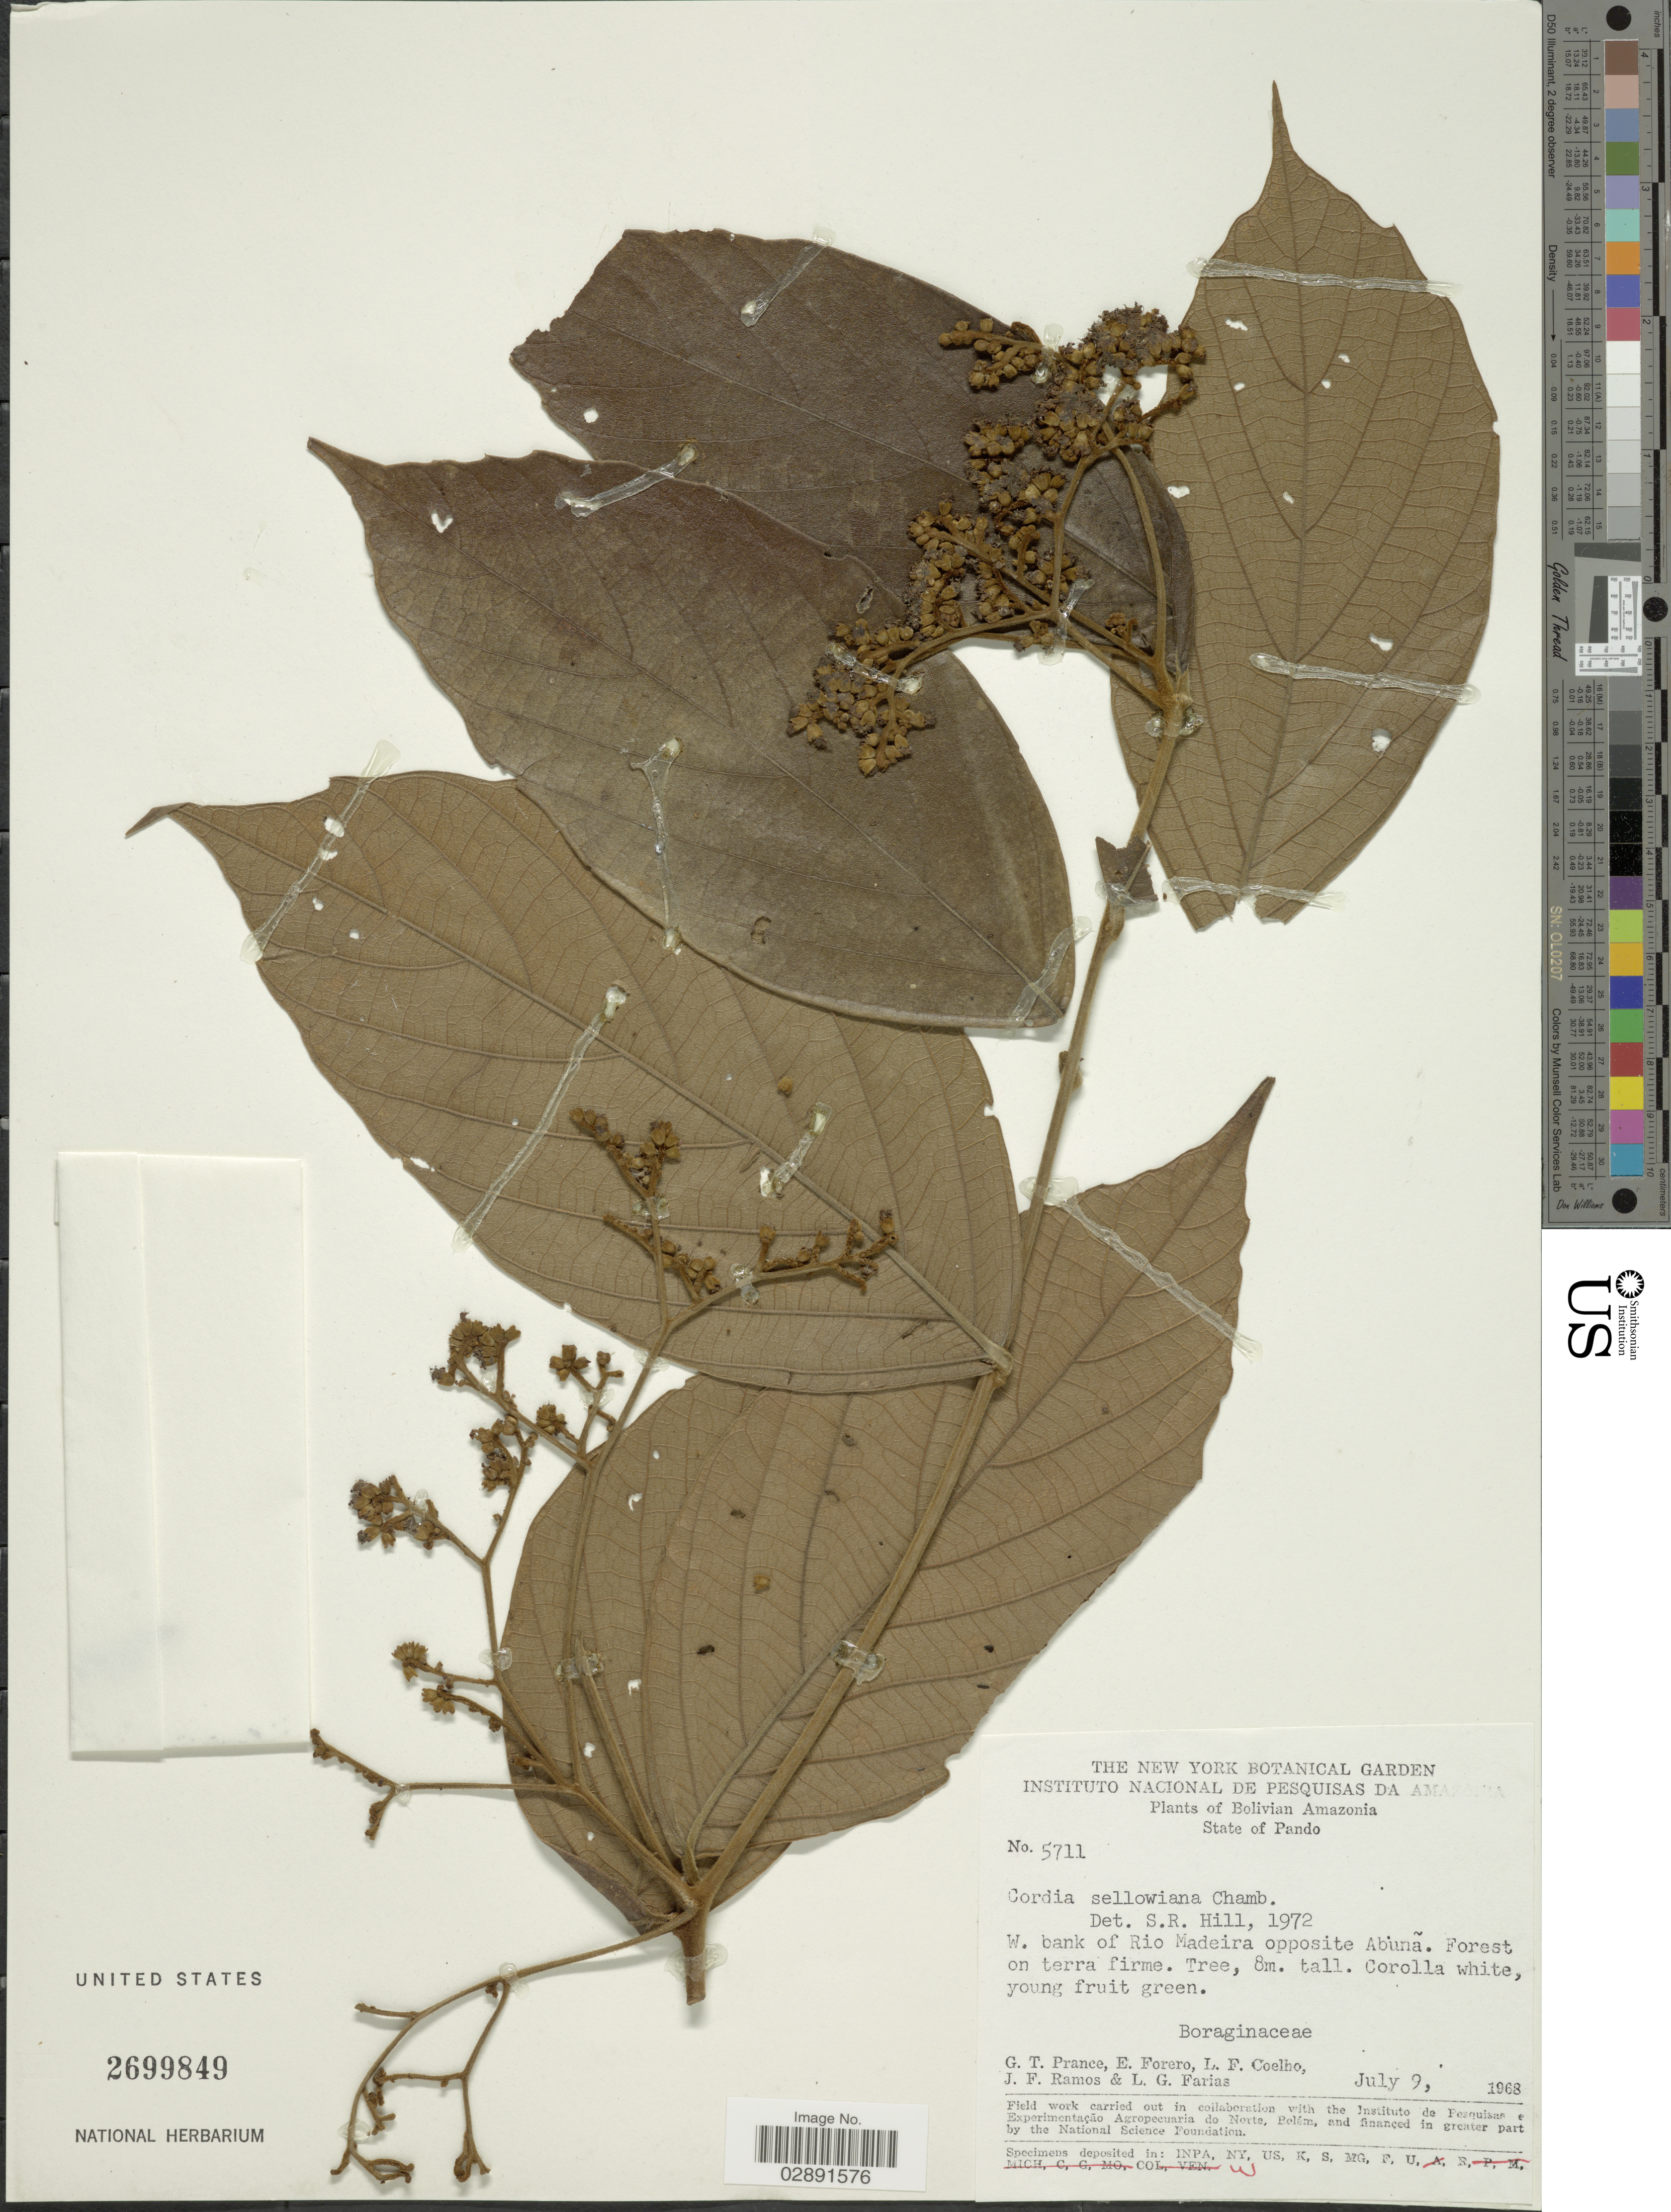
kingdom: Plantae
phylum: Tracheophyta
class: Magnoliopsida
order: Boraginales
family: Cordiaceae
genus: Cordia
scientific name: Cordia sellowiana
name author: Cham.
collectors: G. T. Prance, E. Forero, L. F. Coelho, J. F. Ramos & L. G. Farias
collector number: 5711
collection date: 1968-07-09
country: Bolivia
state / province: Pando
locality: Bolivian Amazonia. Q. bank of Rio Madeira opposite Abunã.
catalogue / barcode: US 2699849